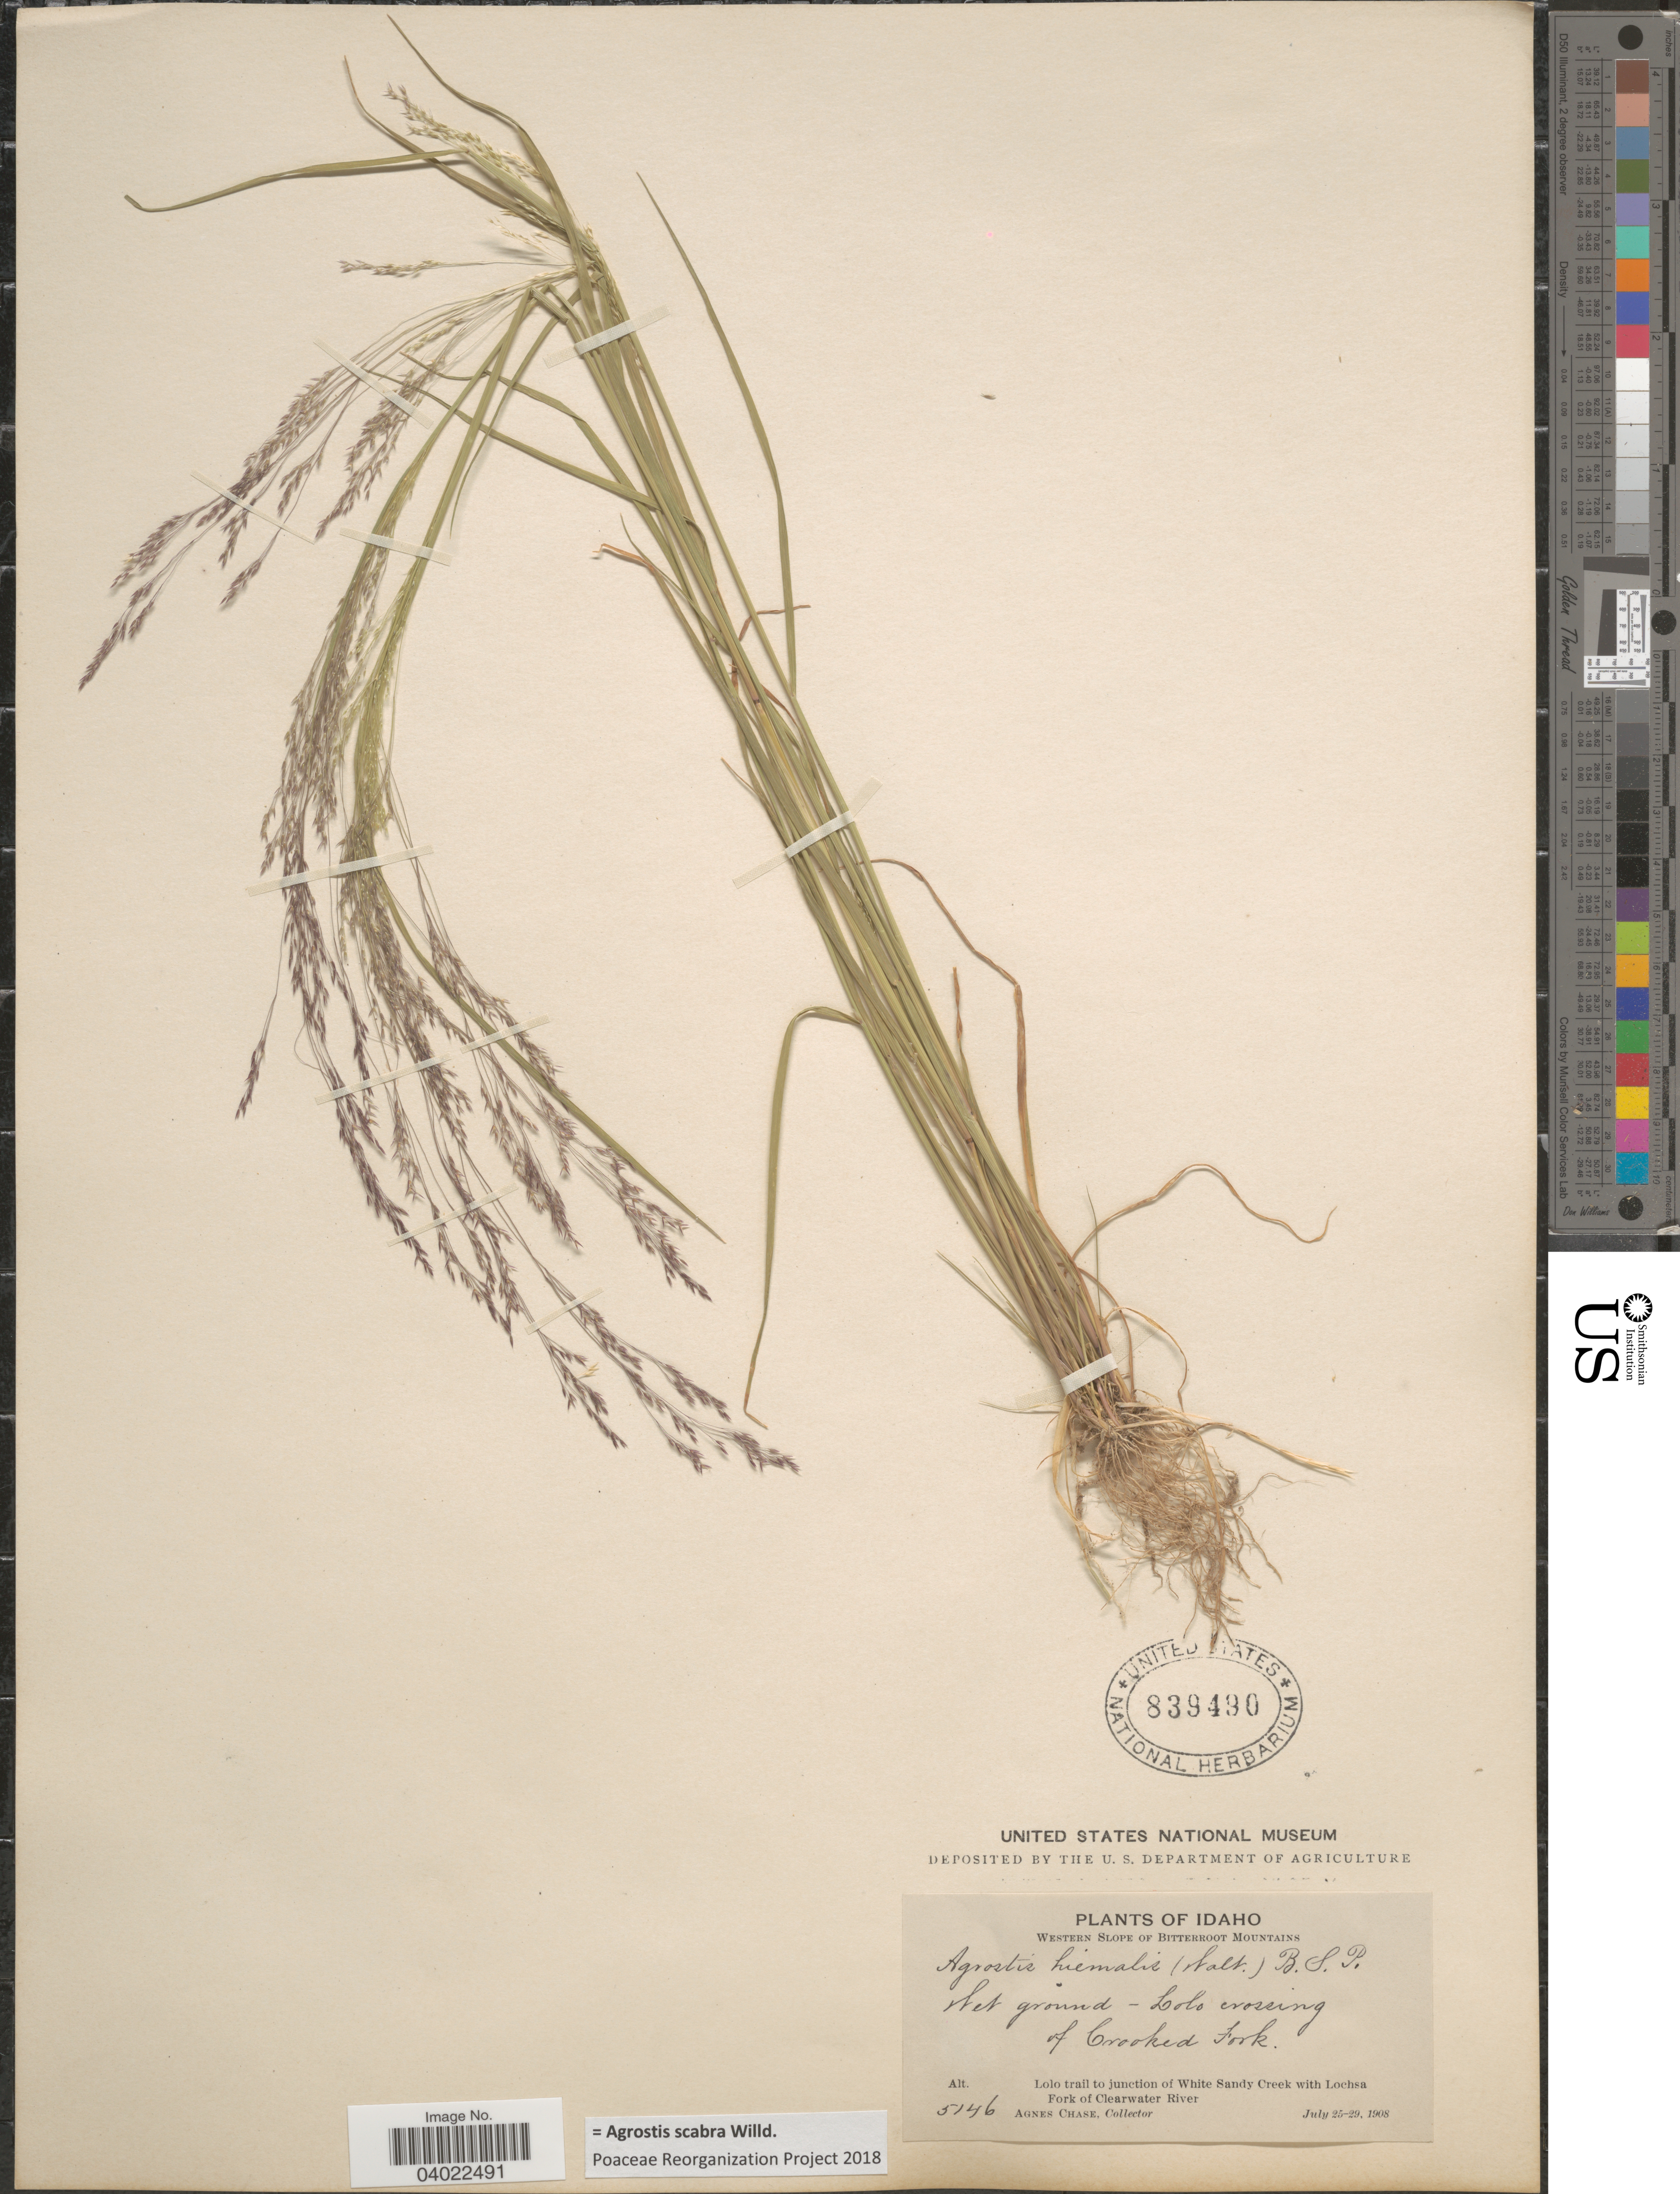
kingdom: Plantae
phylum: Tracheophyta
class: Liliopsida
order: Poales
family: Poaceae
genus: Agrostis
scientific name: Agrostis scabra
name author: Willd.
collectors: A. Chase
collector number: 5146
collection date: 1908-07-25/1908-07-29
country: United States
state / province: Idaho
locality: Wet ground - Lolo crossing of Crooked Fork. Lolo trail to junction of White Sandy Creek with Lochsa Fork of Clearwater River.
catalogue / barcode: US 839490